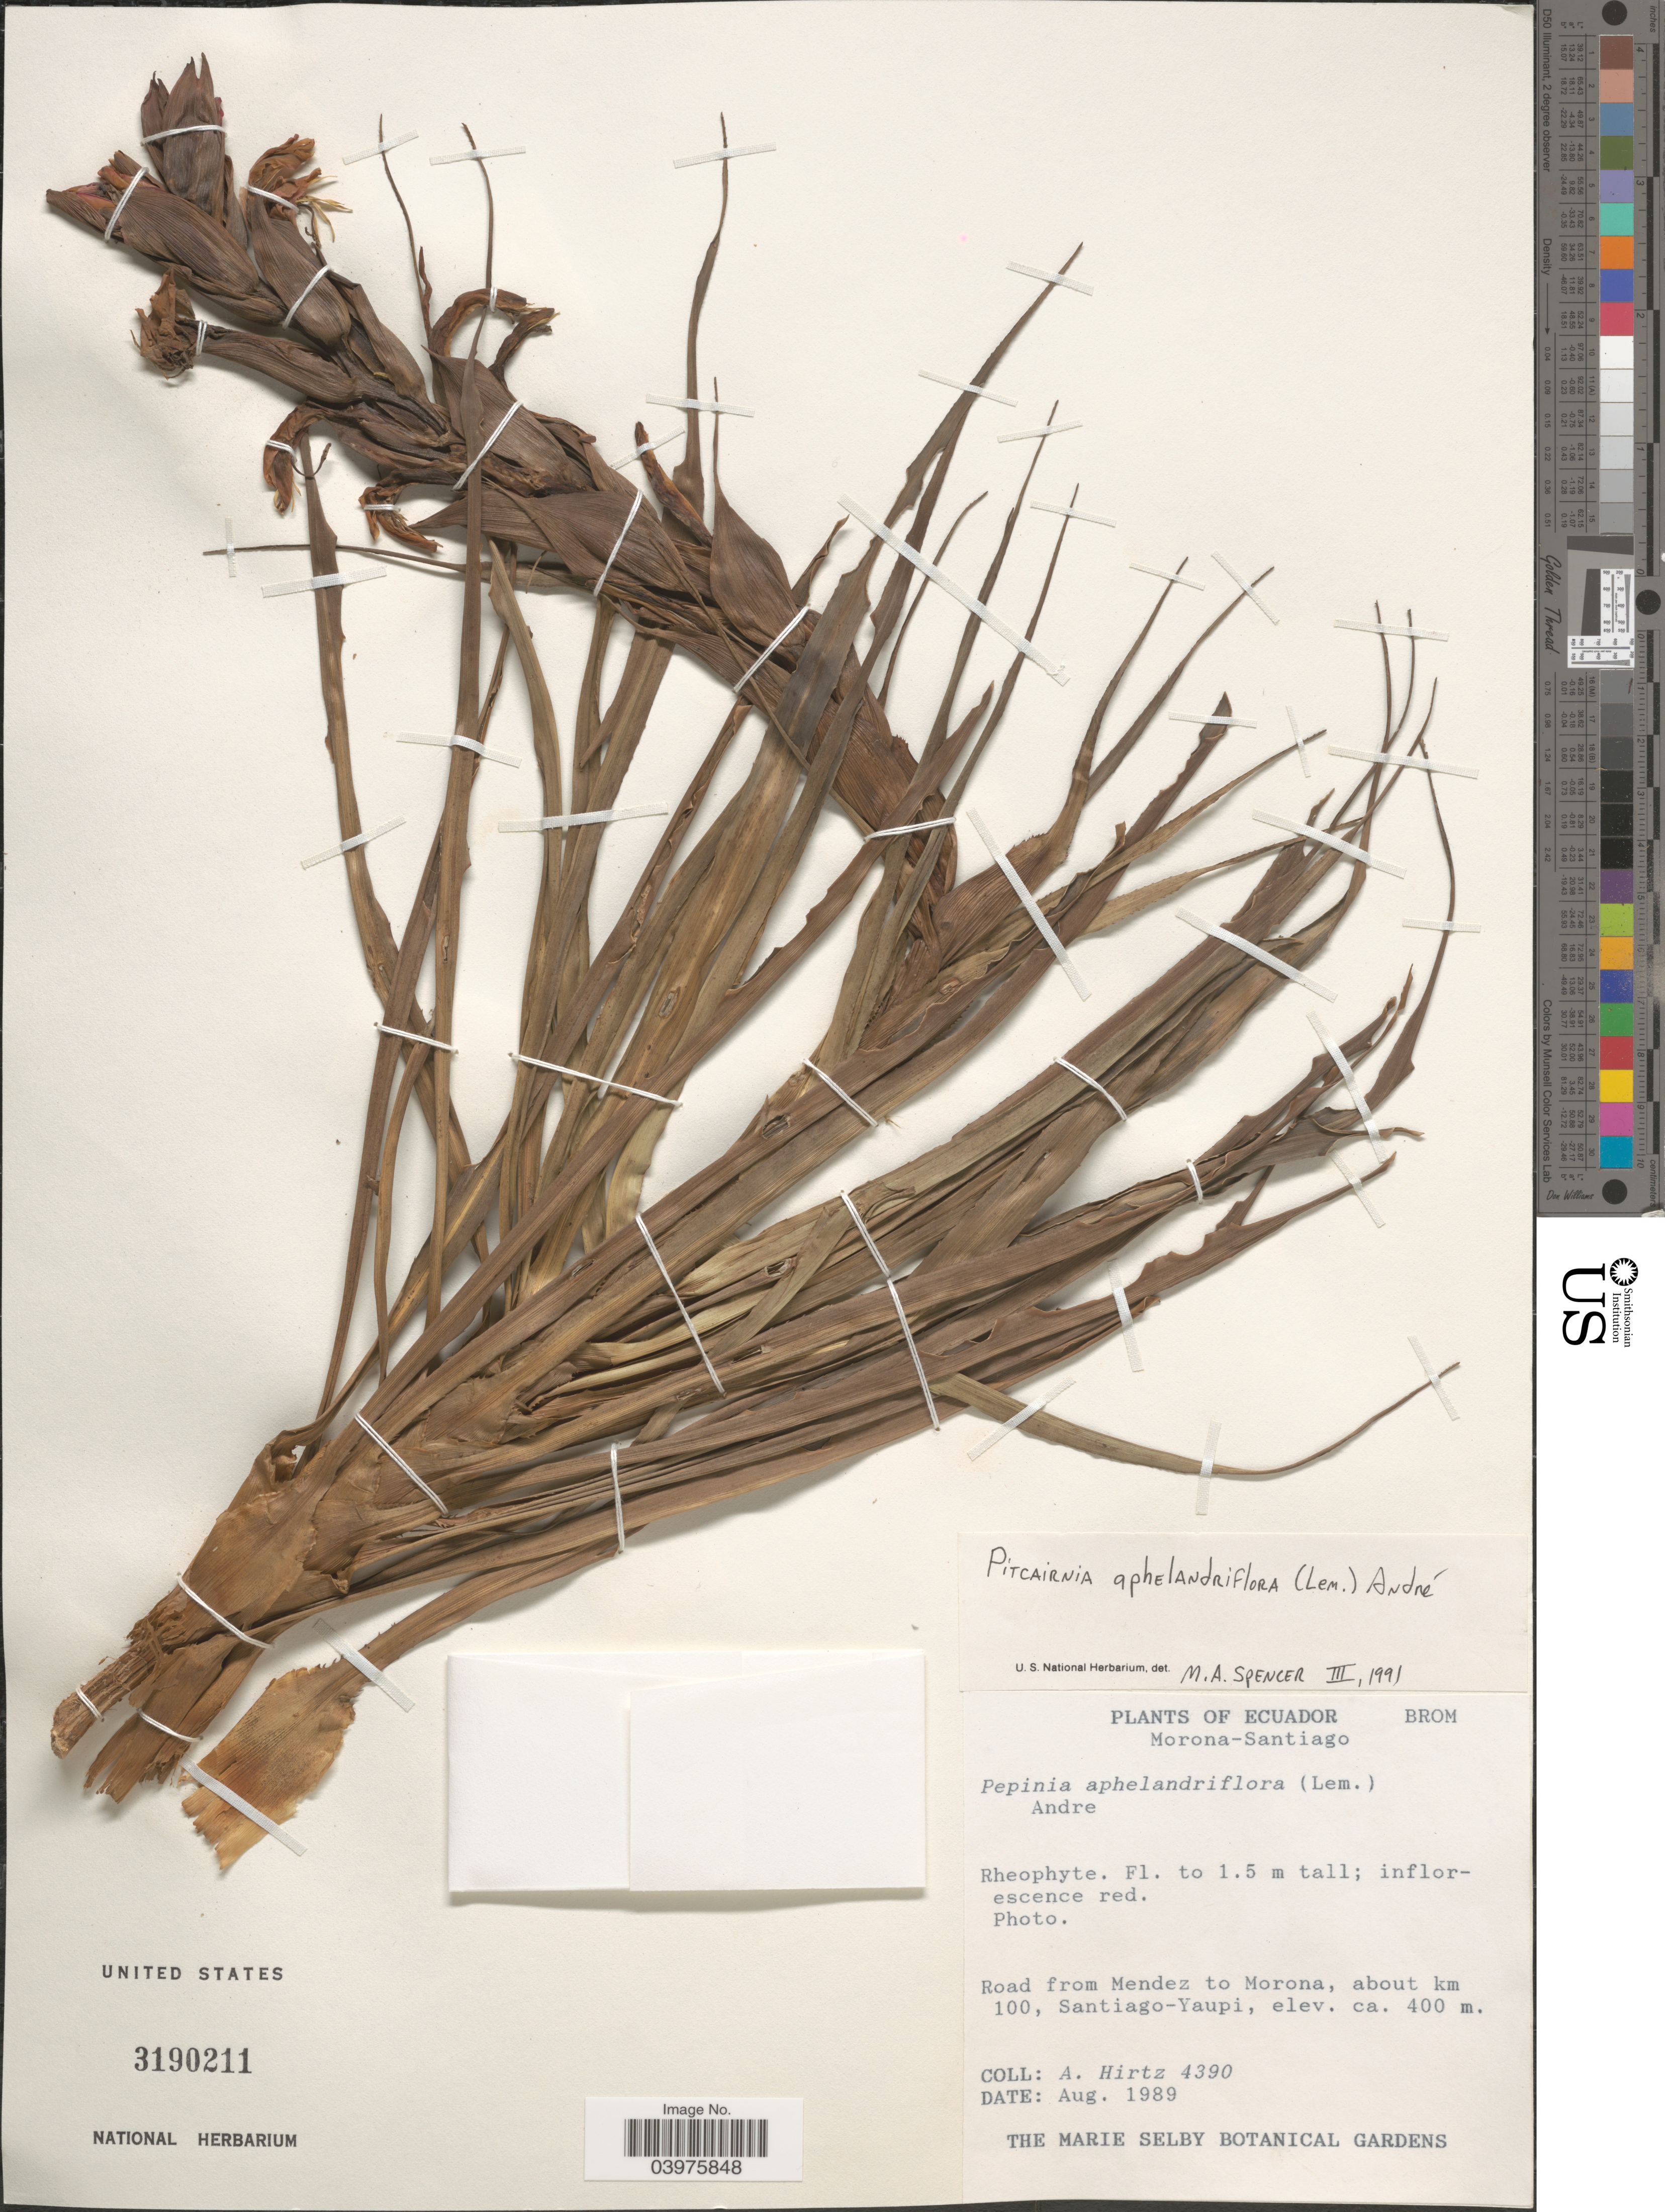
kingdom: Plantae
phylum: Tracheophyta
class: Liliopsida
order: Poales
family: Bromeliaceae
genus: Pitcairnia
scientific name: Pitcairnia aphelandriflora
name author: Lem.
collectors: A. Hirtz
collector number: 4390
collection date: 1989-08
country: Ecuador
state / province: Morona-Santiago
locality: Road from Mendez to Morona, about km 100, Santiago-Yaupi.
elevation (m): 400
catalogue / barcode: US 3190211